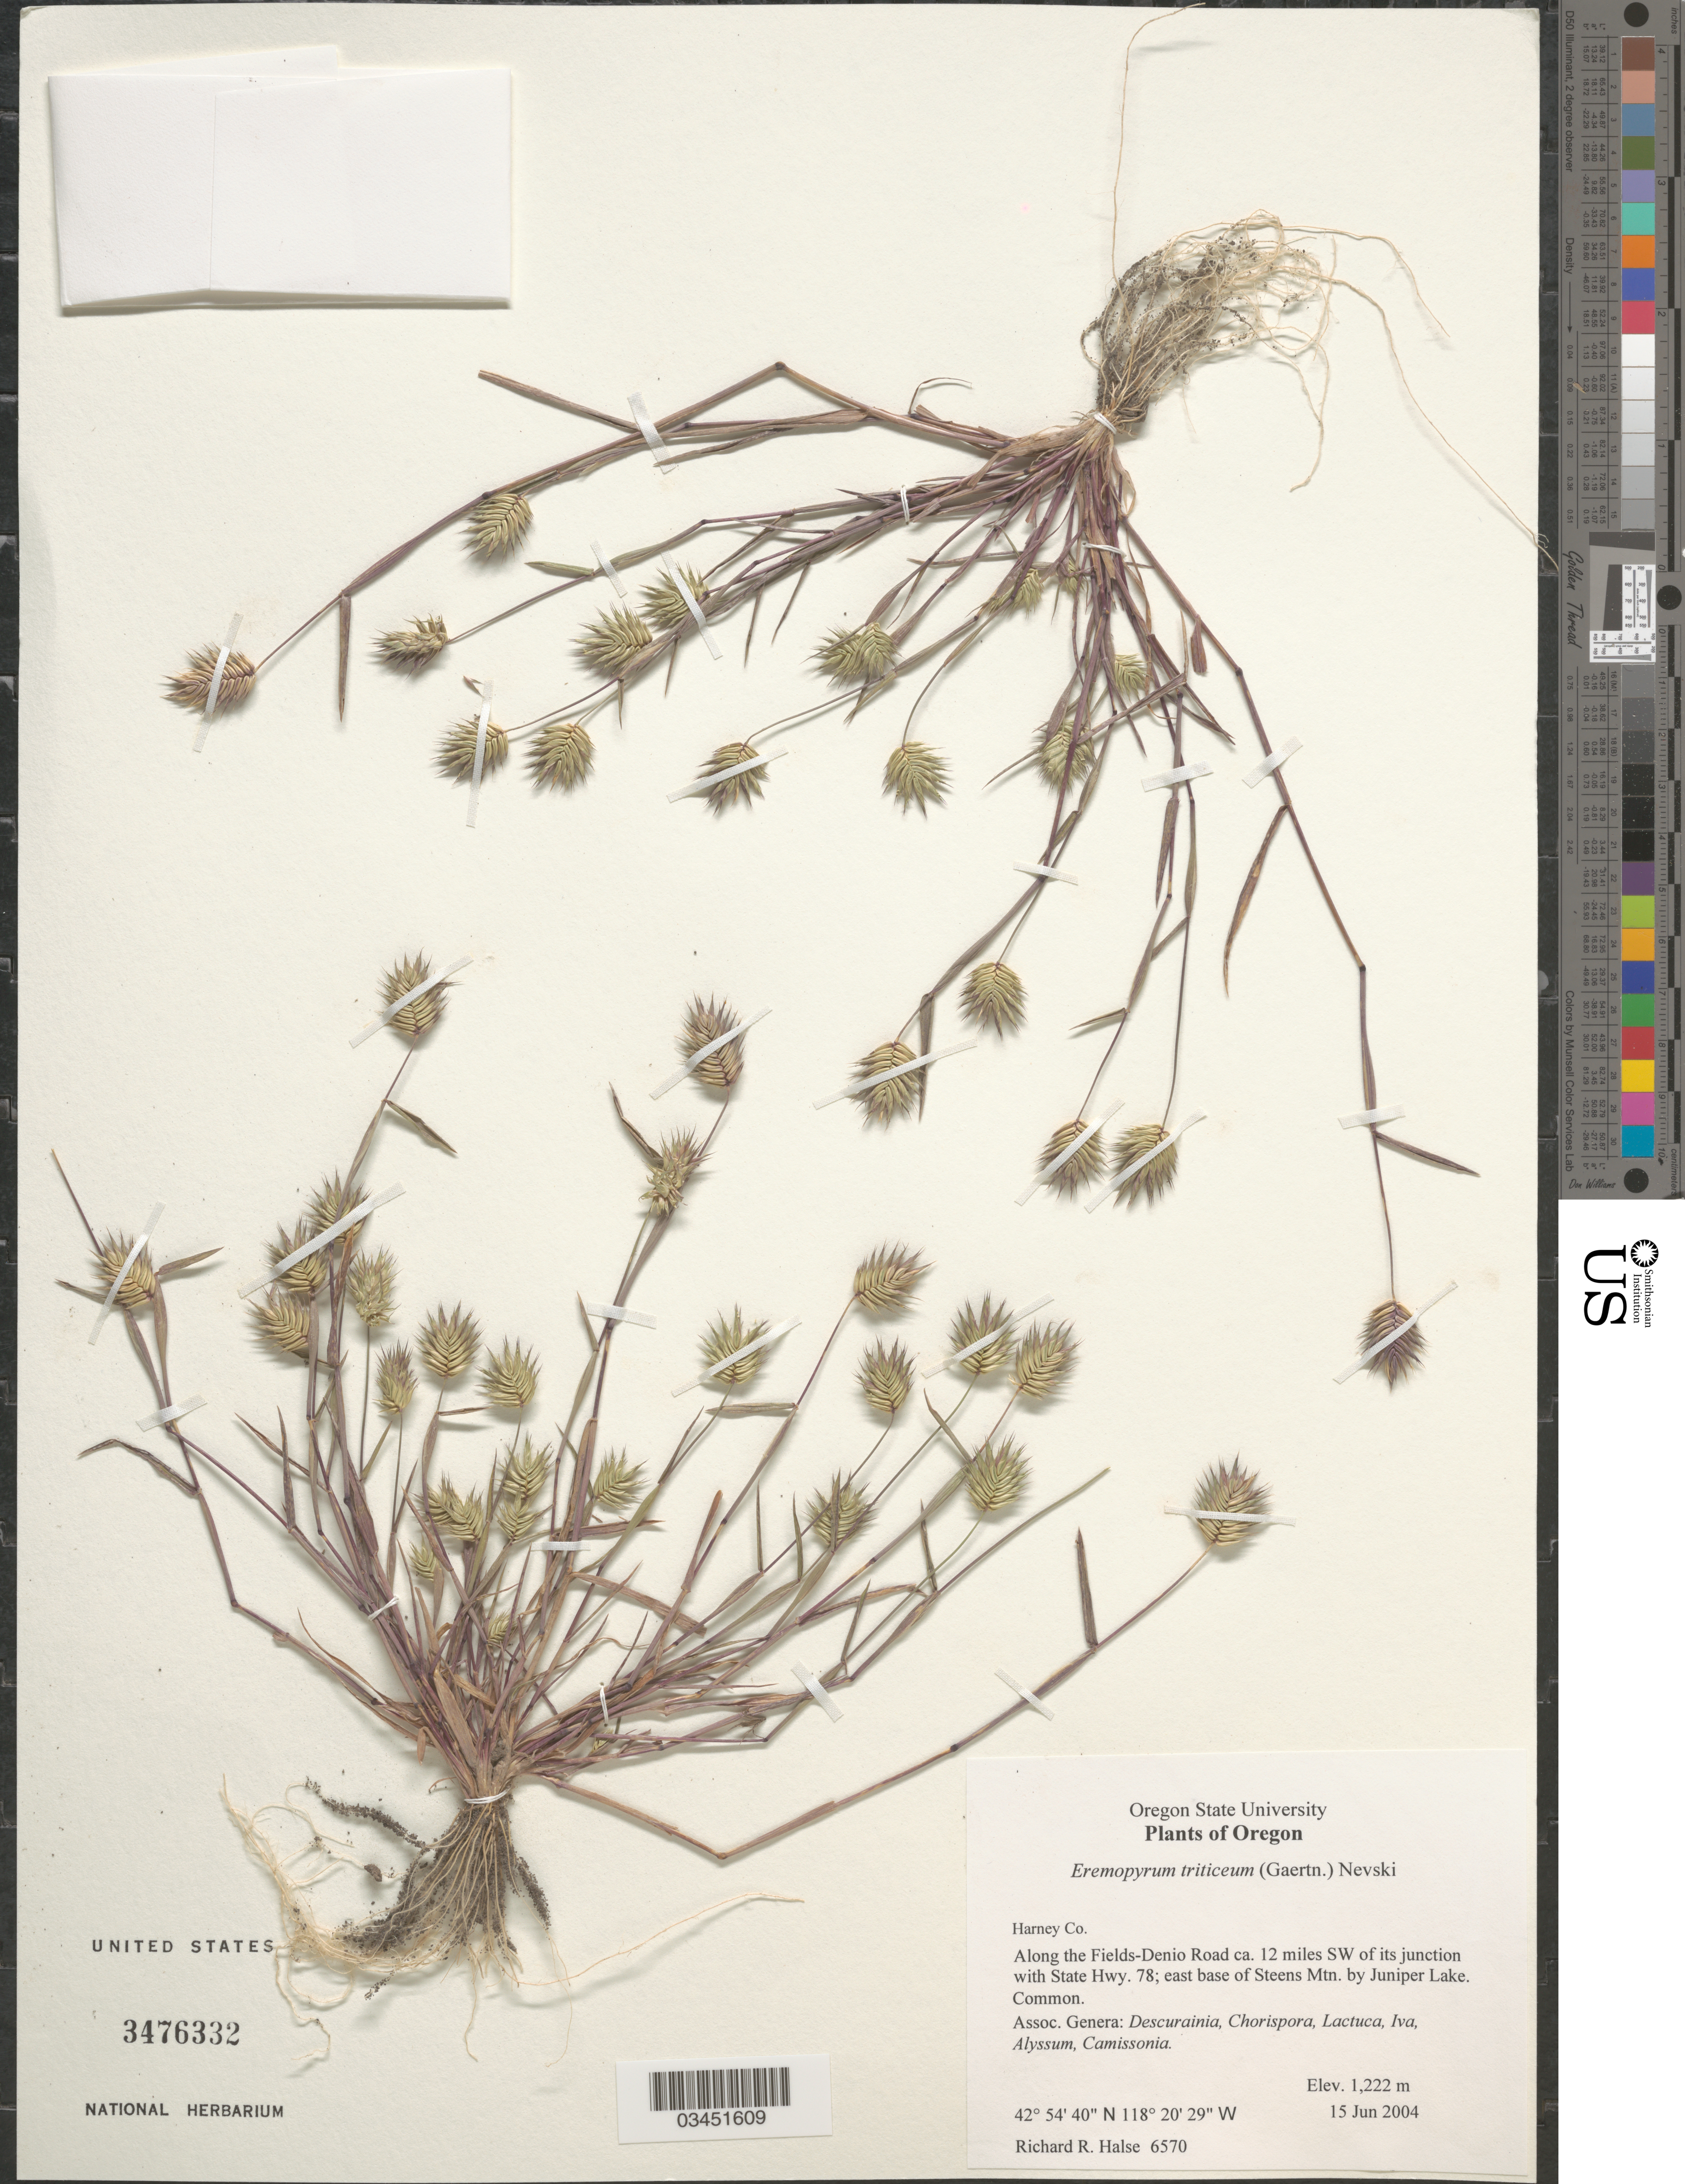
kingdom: Plantae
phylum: Tracheophyta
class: Liliopsida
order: Poales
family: Poaceae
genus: Eremopyrum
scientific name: Eremopyrum triticeum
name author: (Gaertn.) Nevski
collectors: R. Halse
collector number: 6570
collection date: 2004-06-15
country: United States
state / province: Oregon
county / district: Harney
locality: Harney Co. Along the Fields-Denio Road ca. 12 miles SW of its junction with State Hwy. 78; east base of Steen Mtn. by Juniper Lake.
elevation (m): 1222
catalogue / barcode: US 3476332